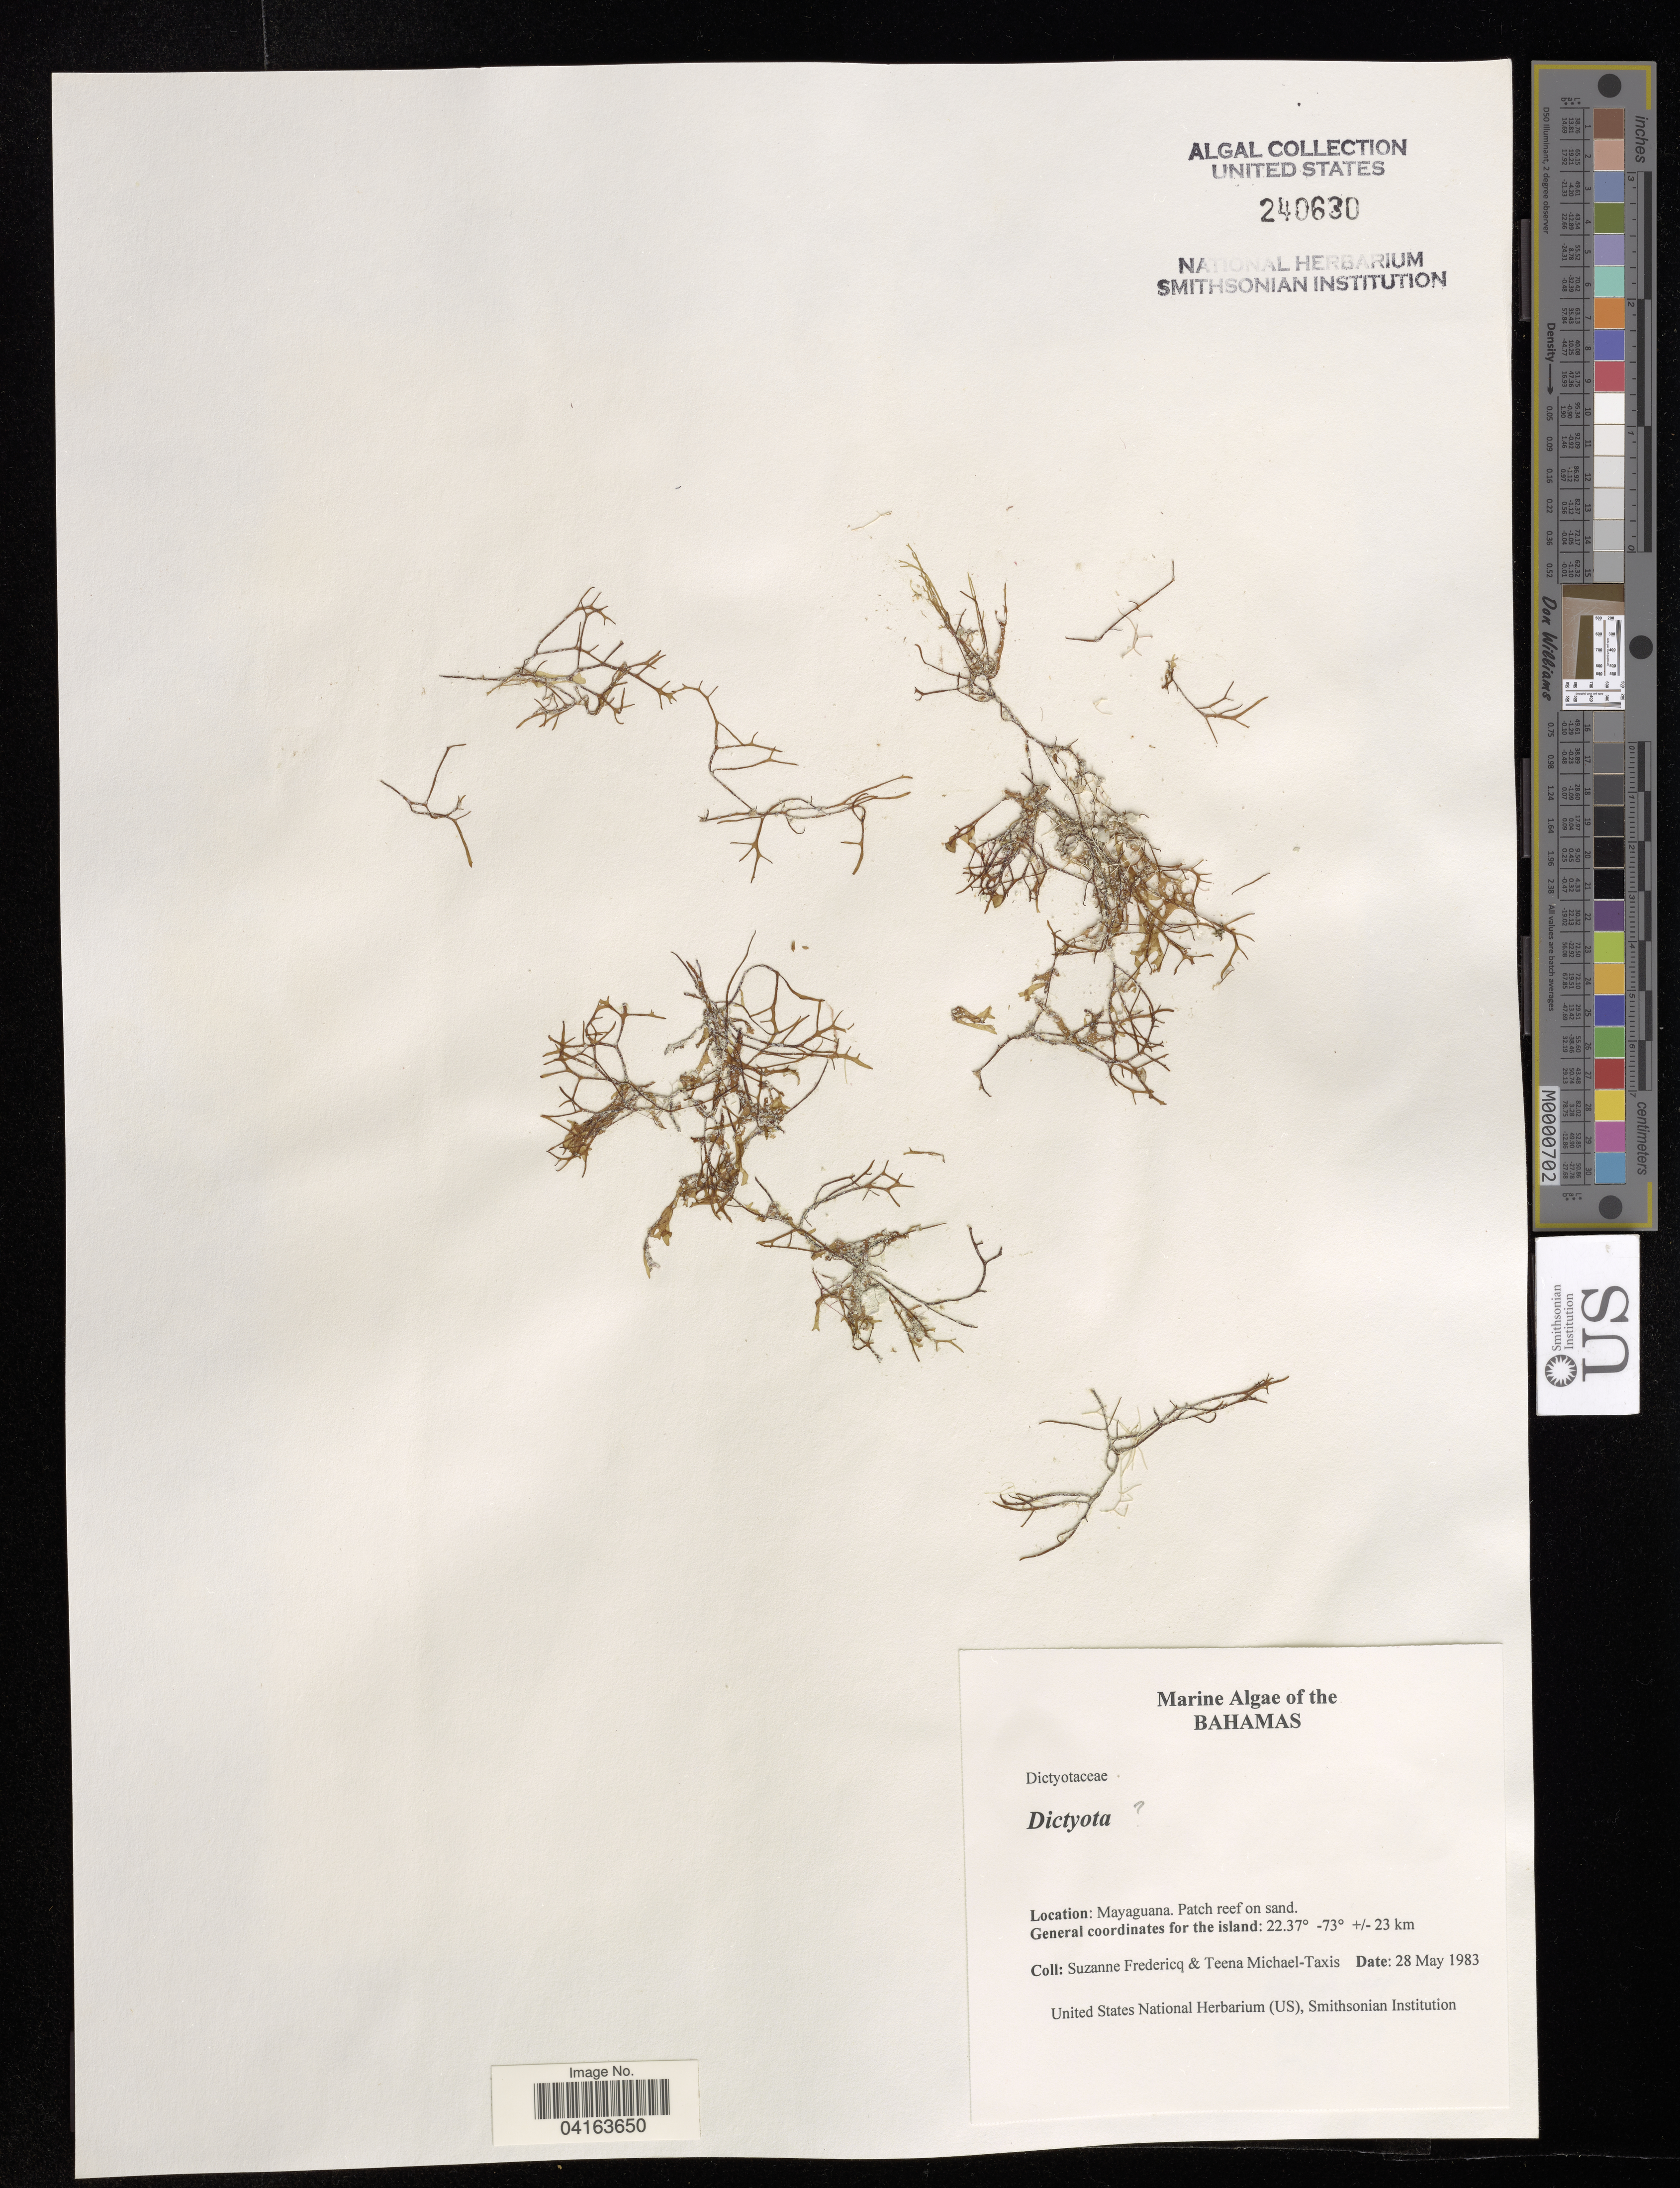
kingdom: Chromista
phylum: Ochrophyta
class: Phaeophyceae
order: Dictyotales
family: Dictyotaceae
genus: Dictyota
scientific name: Dictyota sp.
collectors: S. Fredericq & T. Michael-Taxis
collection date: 1983-05-28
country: Bahamas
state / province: Mayaguana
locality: Patch reef on sand.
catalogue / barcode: US 240630